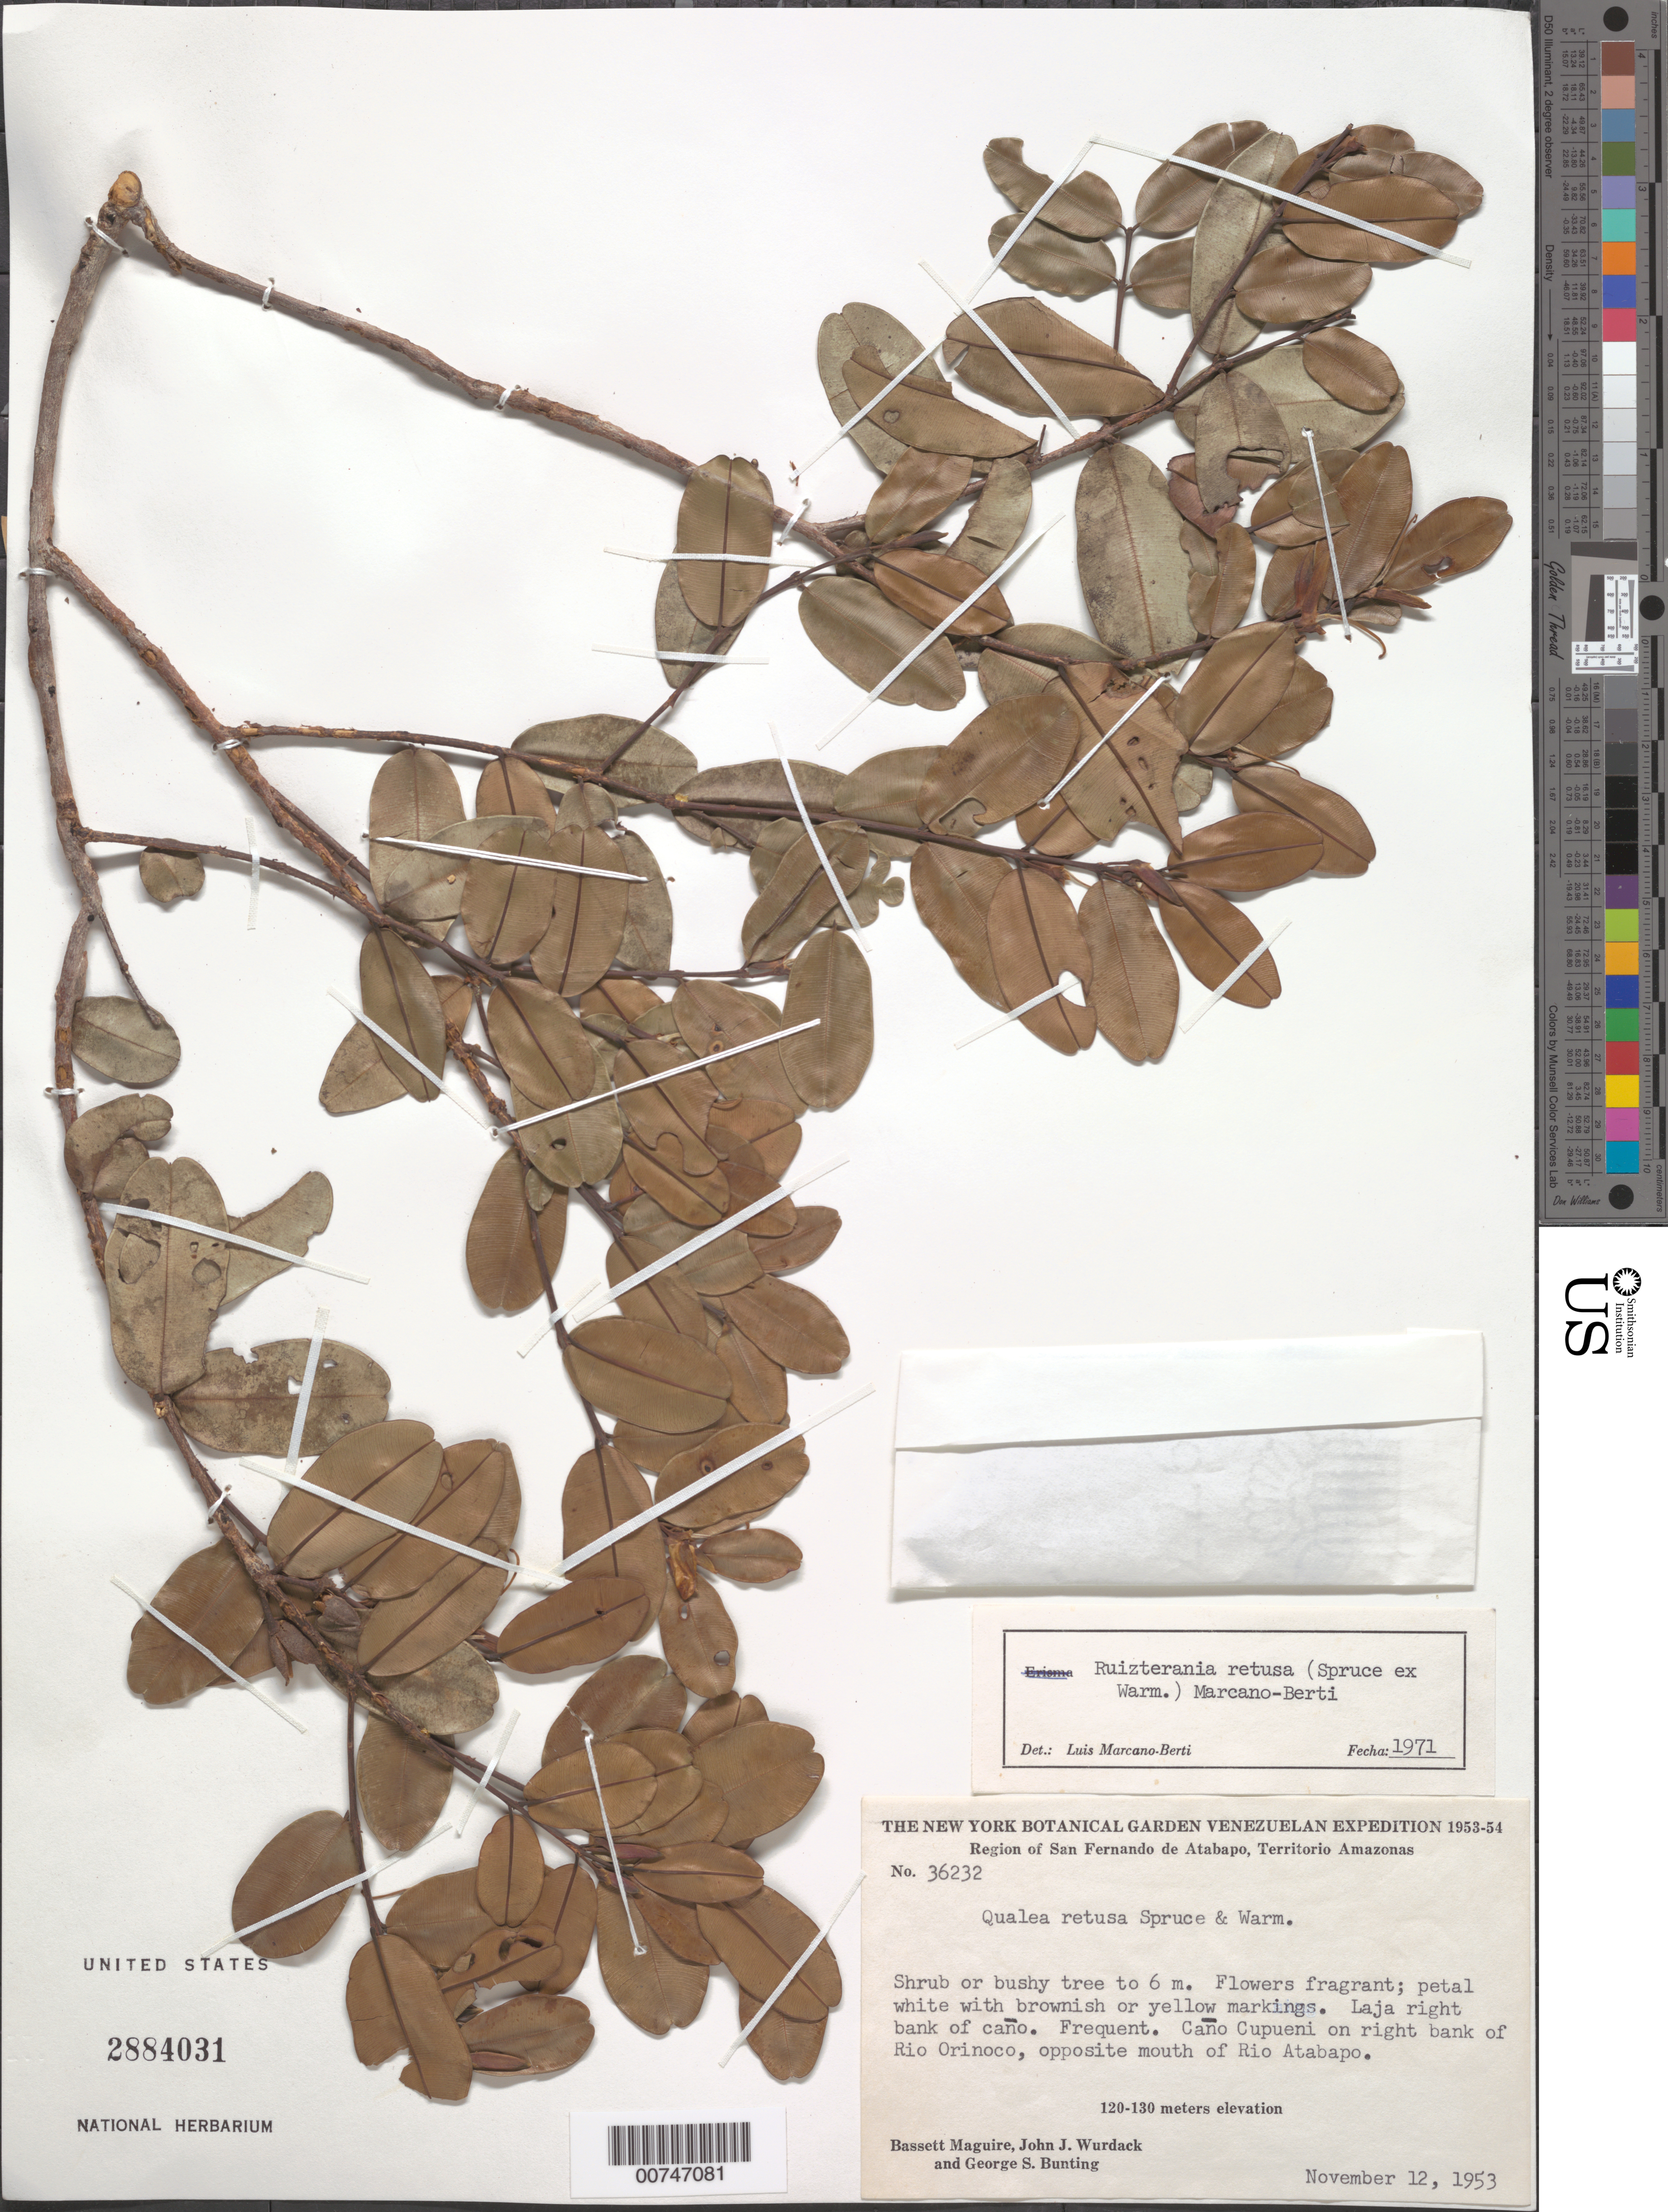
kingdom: Plantae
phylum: Tracheophyta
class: Magnoliopsida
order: Myrtales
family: Vochysiaceae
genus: Qualea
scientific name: Qualea retusa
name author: Spruce ex Warm.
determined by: Marcano-Berti, L.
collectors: B. Maguire, J. J. Wurdack & G. S. Bunting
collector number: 36232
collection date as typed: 12-Nov-53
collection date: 1953-11-12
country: Venezuela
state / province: Amazonas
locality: Caño Cupueni, bank of Río Orinoco, opposite mouth of Río Atabapo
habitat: Laja on bank of Caño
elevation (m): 120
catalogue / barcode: US 2884031